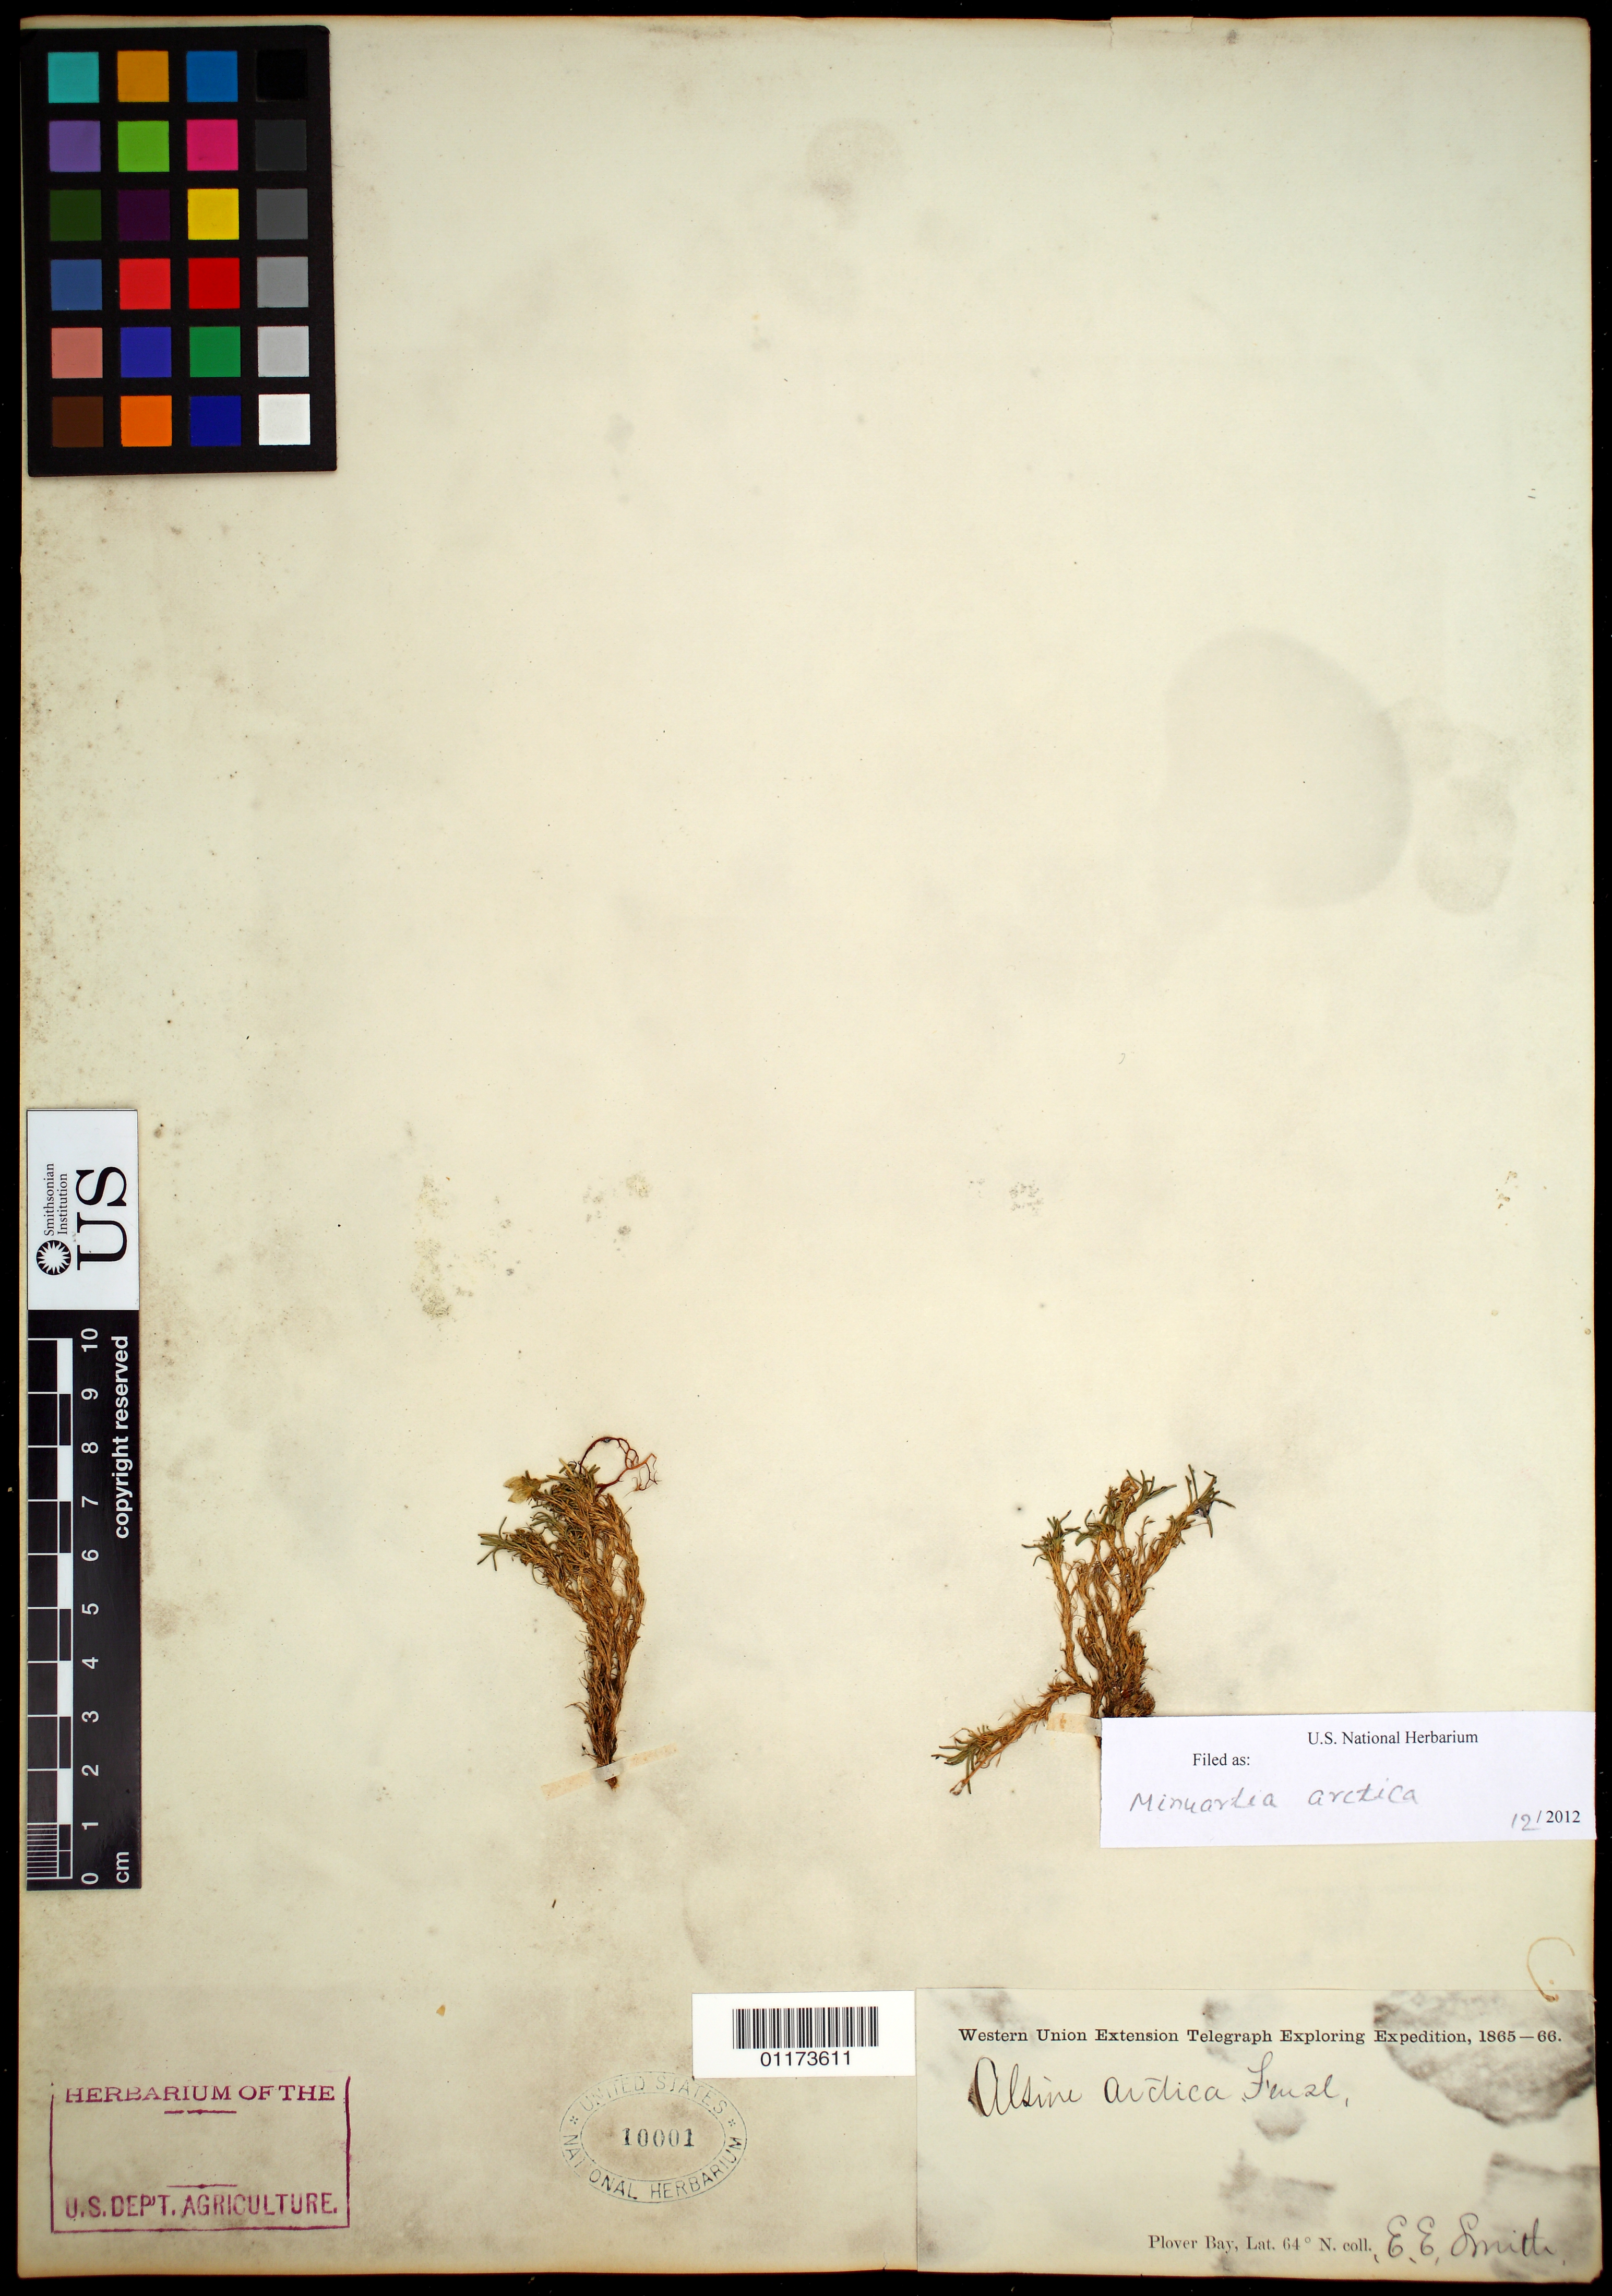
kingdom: Plantae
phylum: Tracheophyta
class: Magnoliopsida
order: Caryophyllales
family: Caryophyllaceae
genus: Cherleria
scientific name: Cherleria arctica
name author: (Steven ex Ser.) A.J. Moore & Dillenb.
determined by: Strong, M. T., (US), Smithsonian Institution - National Museum of Natural History (UNITED STATES)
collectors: E. E. Smith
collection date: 1865/1866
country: United States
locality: Plover Bay. [Plover [Providence] Bay is on the easternmost tip of the Russian far east, on Chukotka Pen.]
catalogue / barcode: US 10001